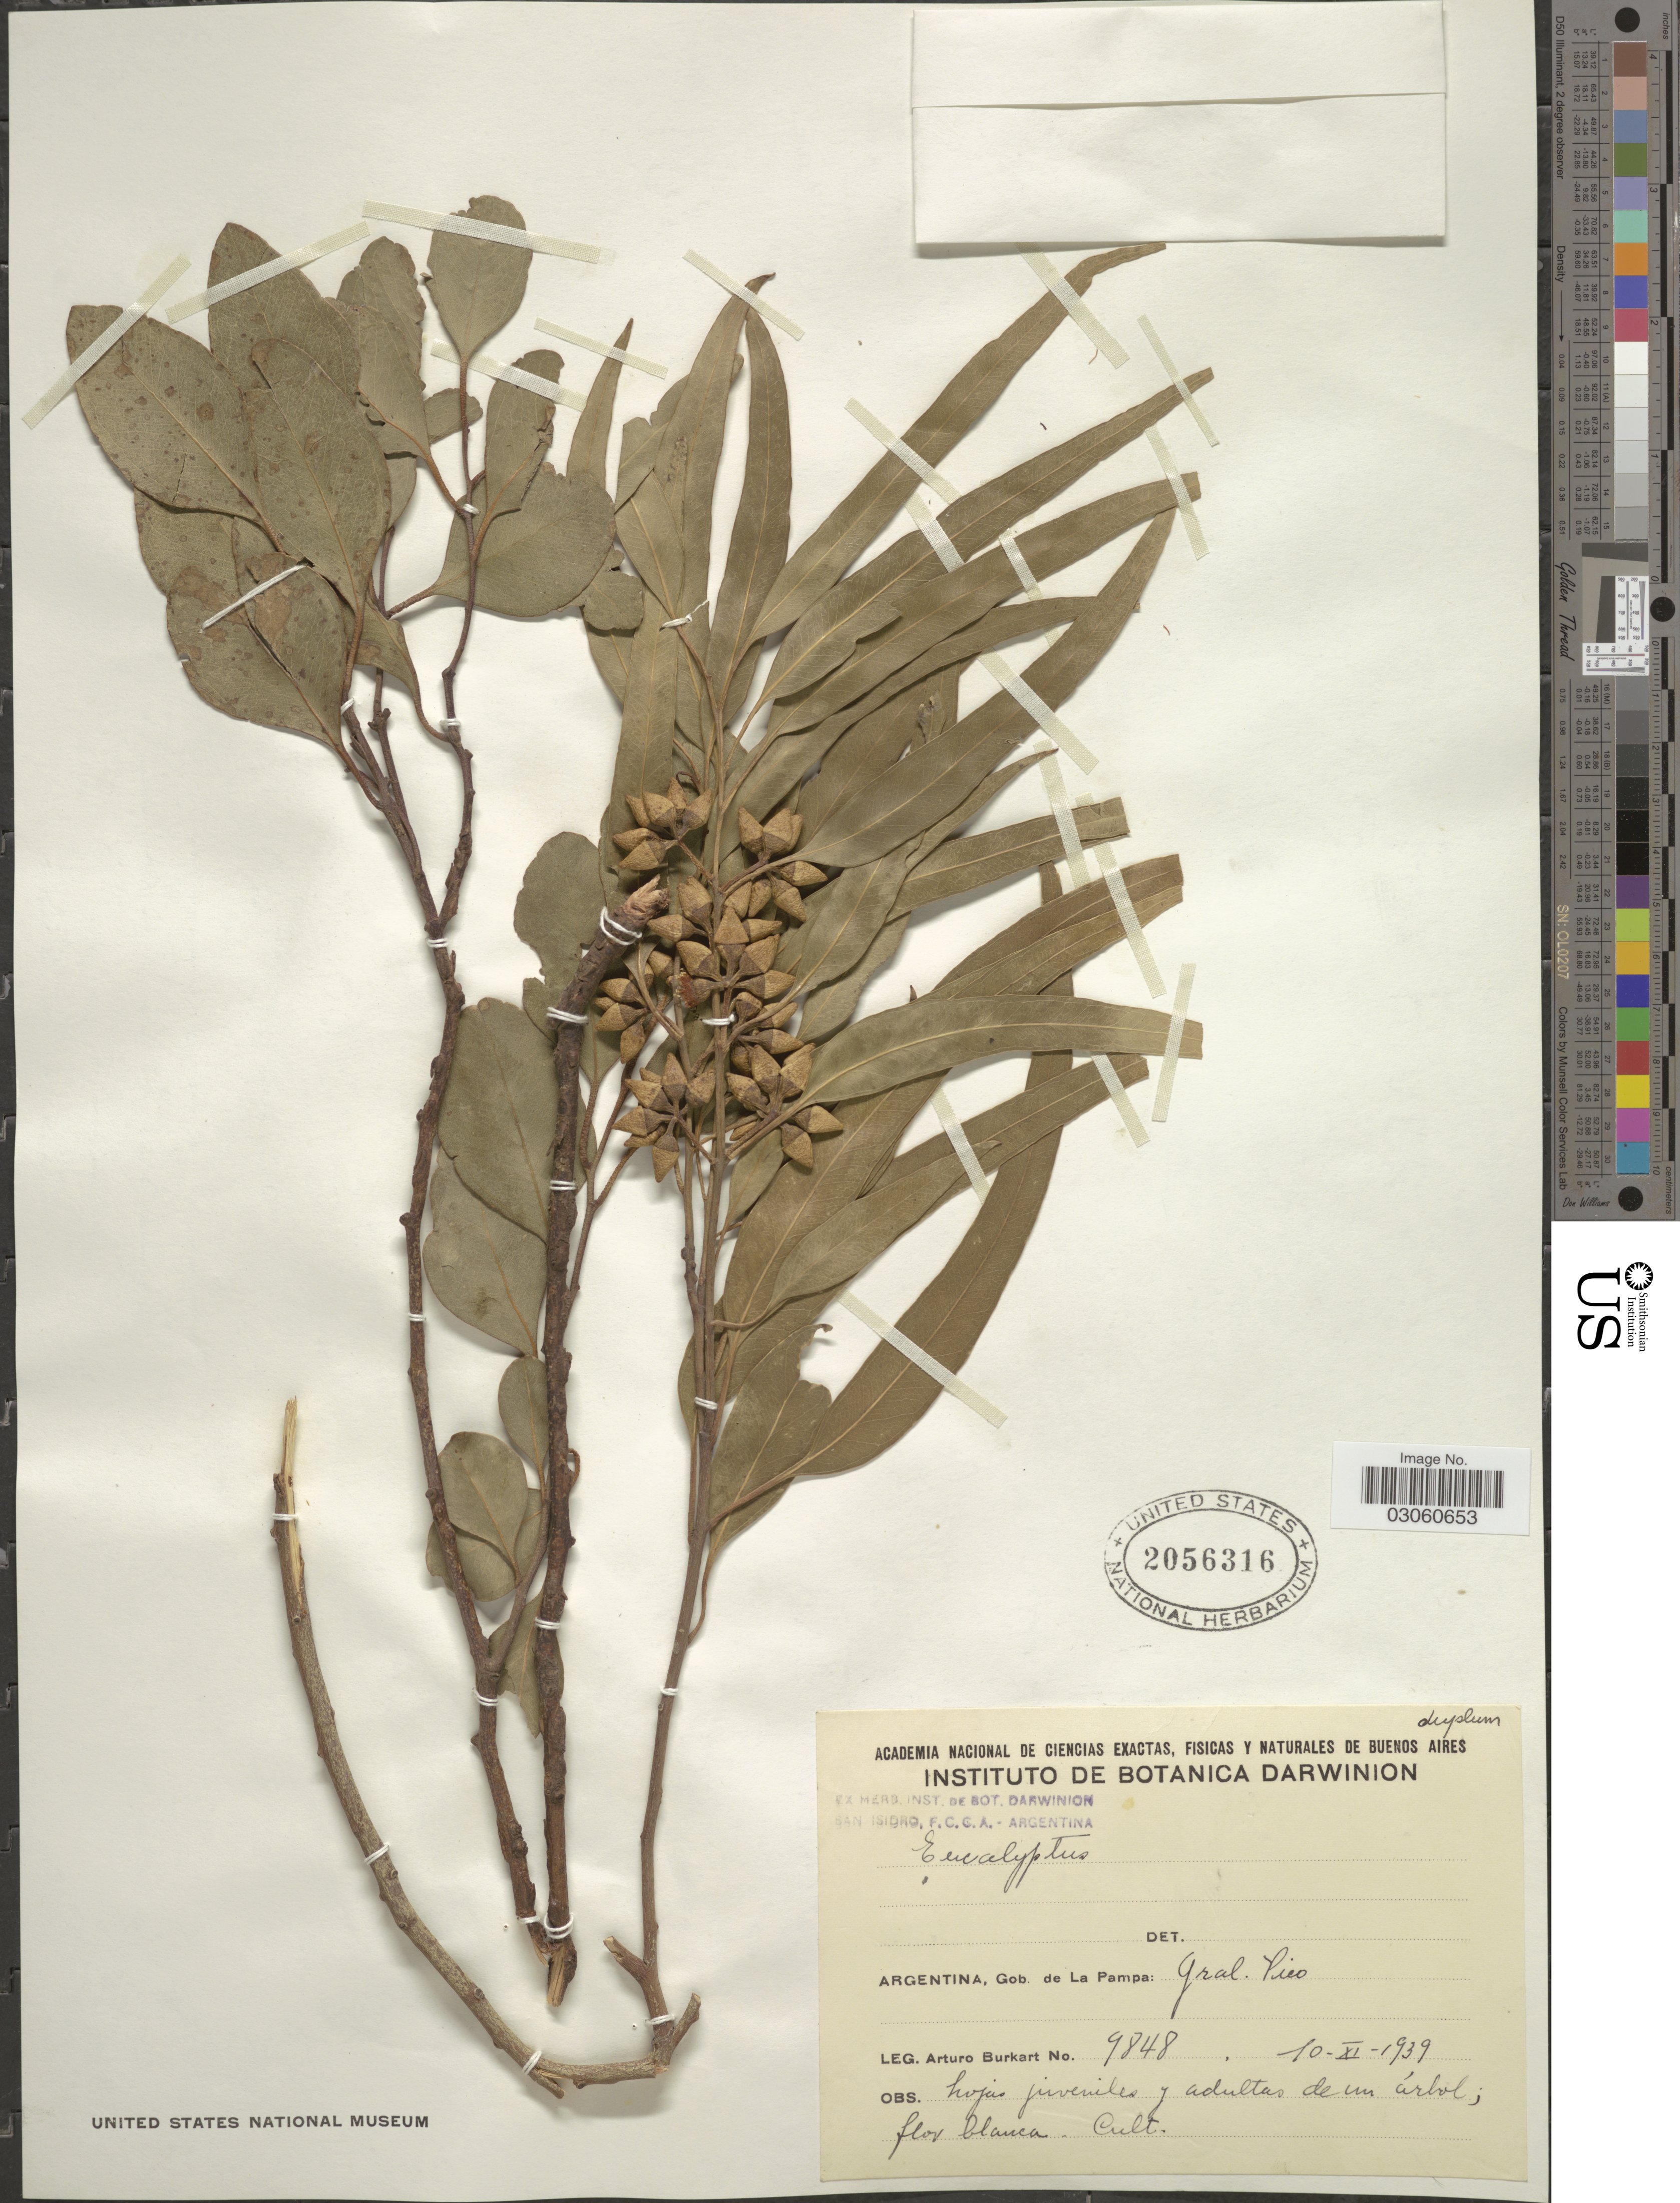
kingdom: Plantae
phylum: Tracheophyta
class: Magnoliopsida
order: Myrtales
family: Myrtaceae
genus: Eucalyptus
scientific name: Eucalyptus tereticornis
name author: Sm.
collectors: A. E. Burkart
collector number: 9848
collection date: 1939-11-10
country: Argentina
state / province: La Pampa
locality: Gob. de La Pampa: Gral. Pico.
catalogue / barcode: US 2056316